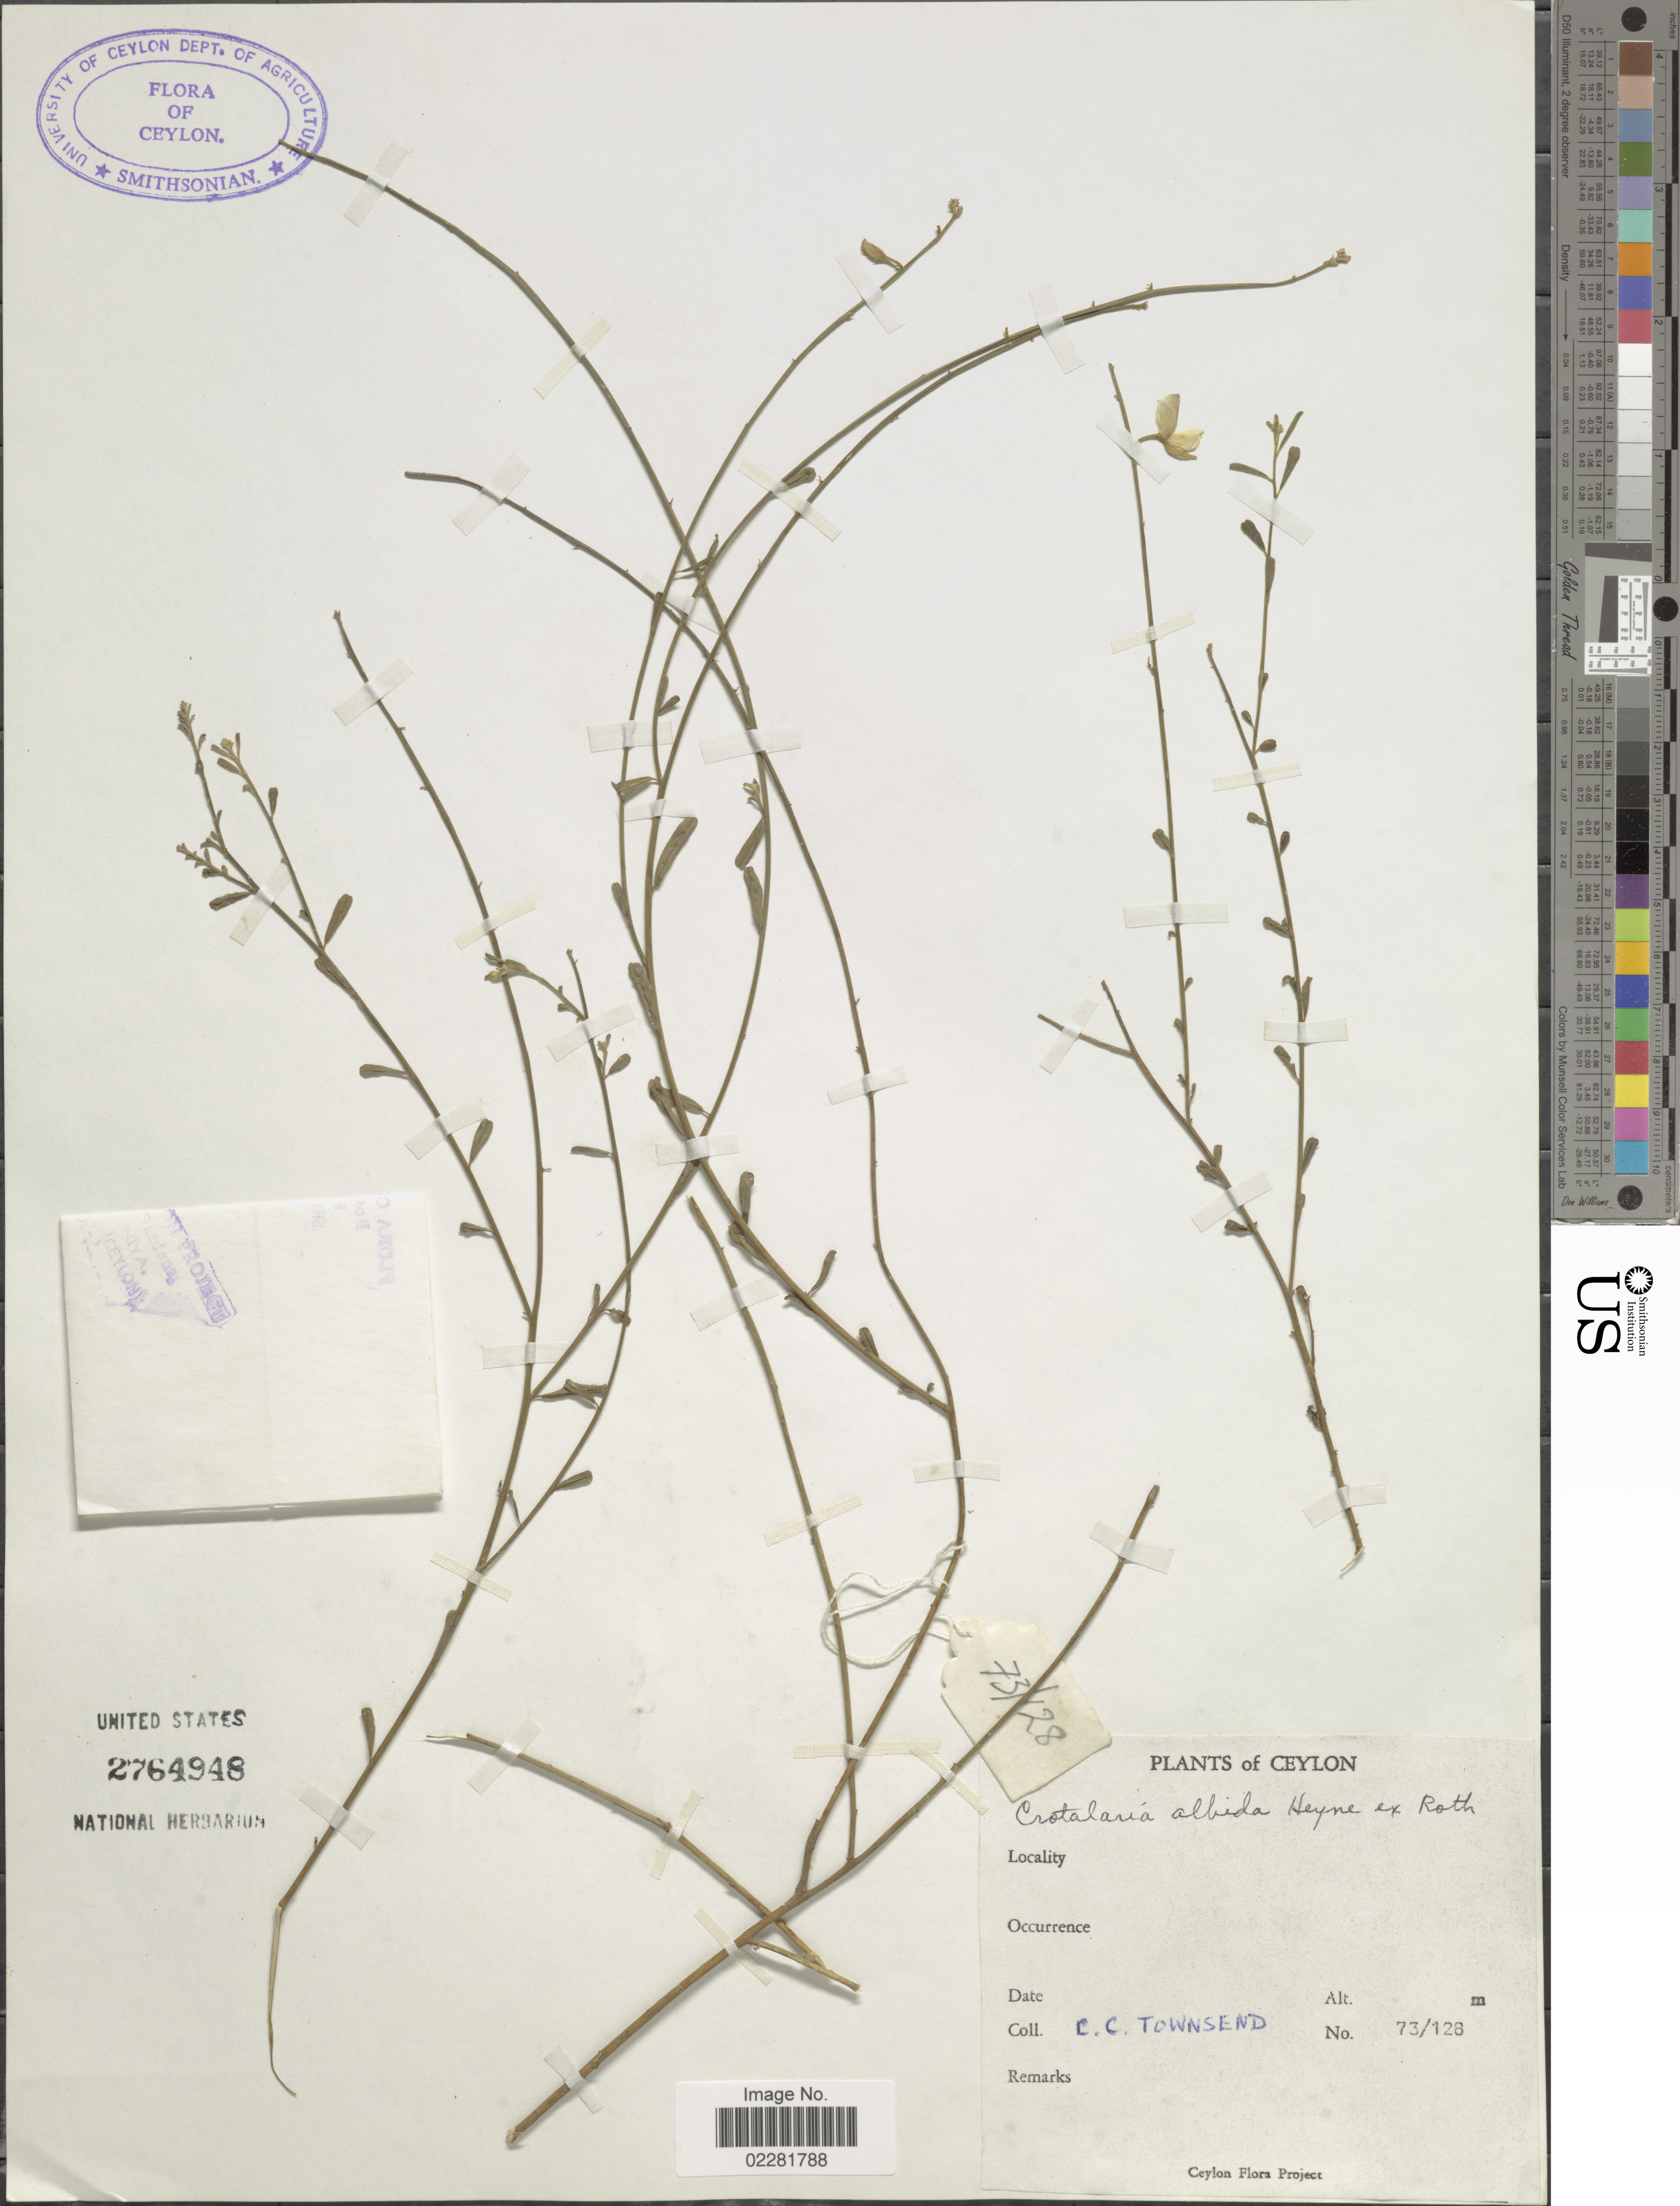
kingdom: Plantae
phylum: Tracheophyta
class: Magnoliopsida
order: Fabales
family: Fabaceae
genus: Crotalaria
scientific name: Crotalaria albida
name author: B. Heyne ex Roth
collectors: C. Townsend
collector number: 73/128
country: Sri Lanka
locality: Ceylon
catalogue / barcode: US 2764948